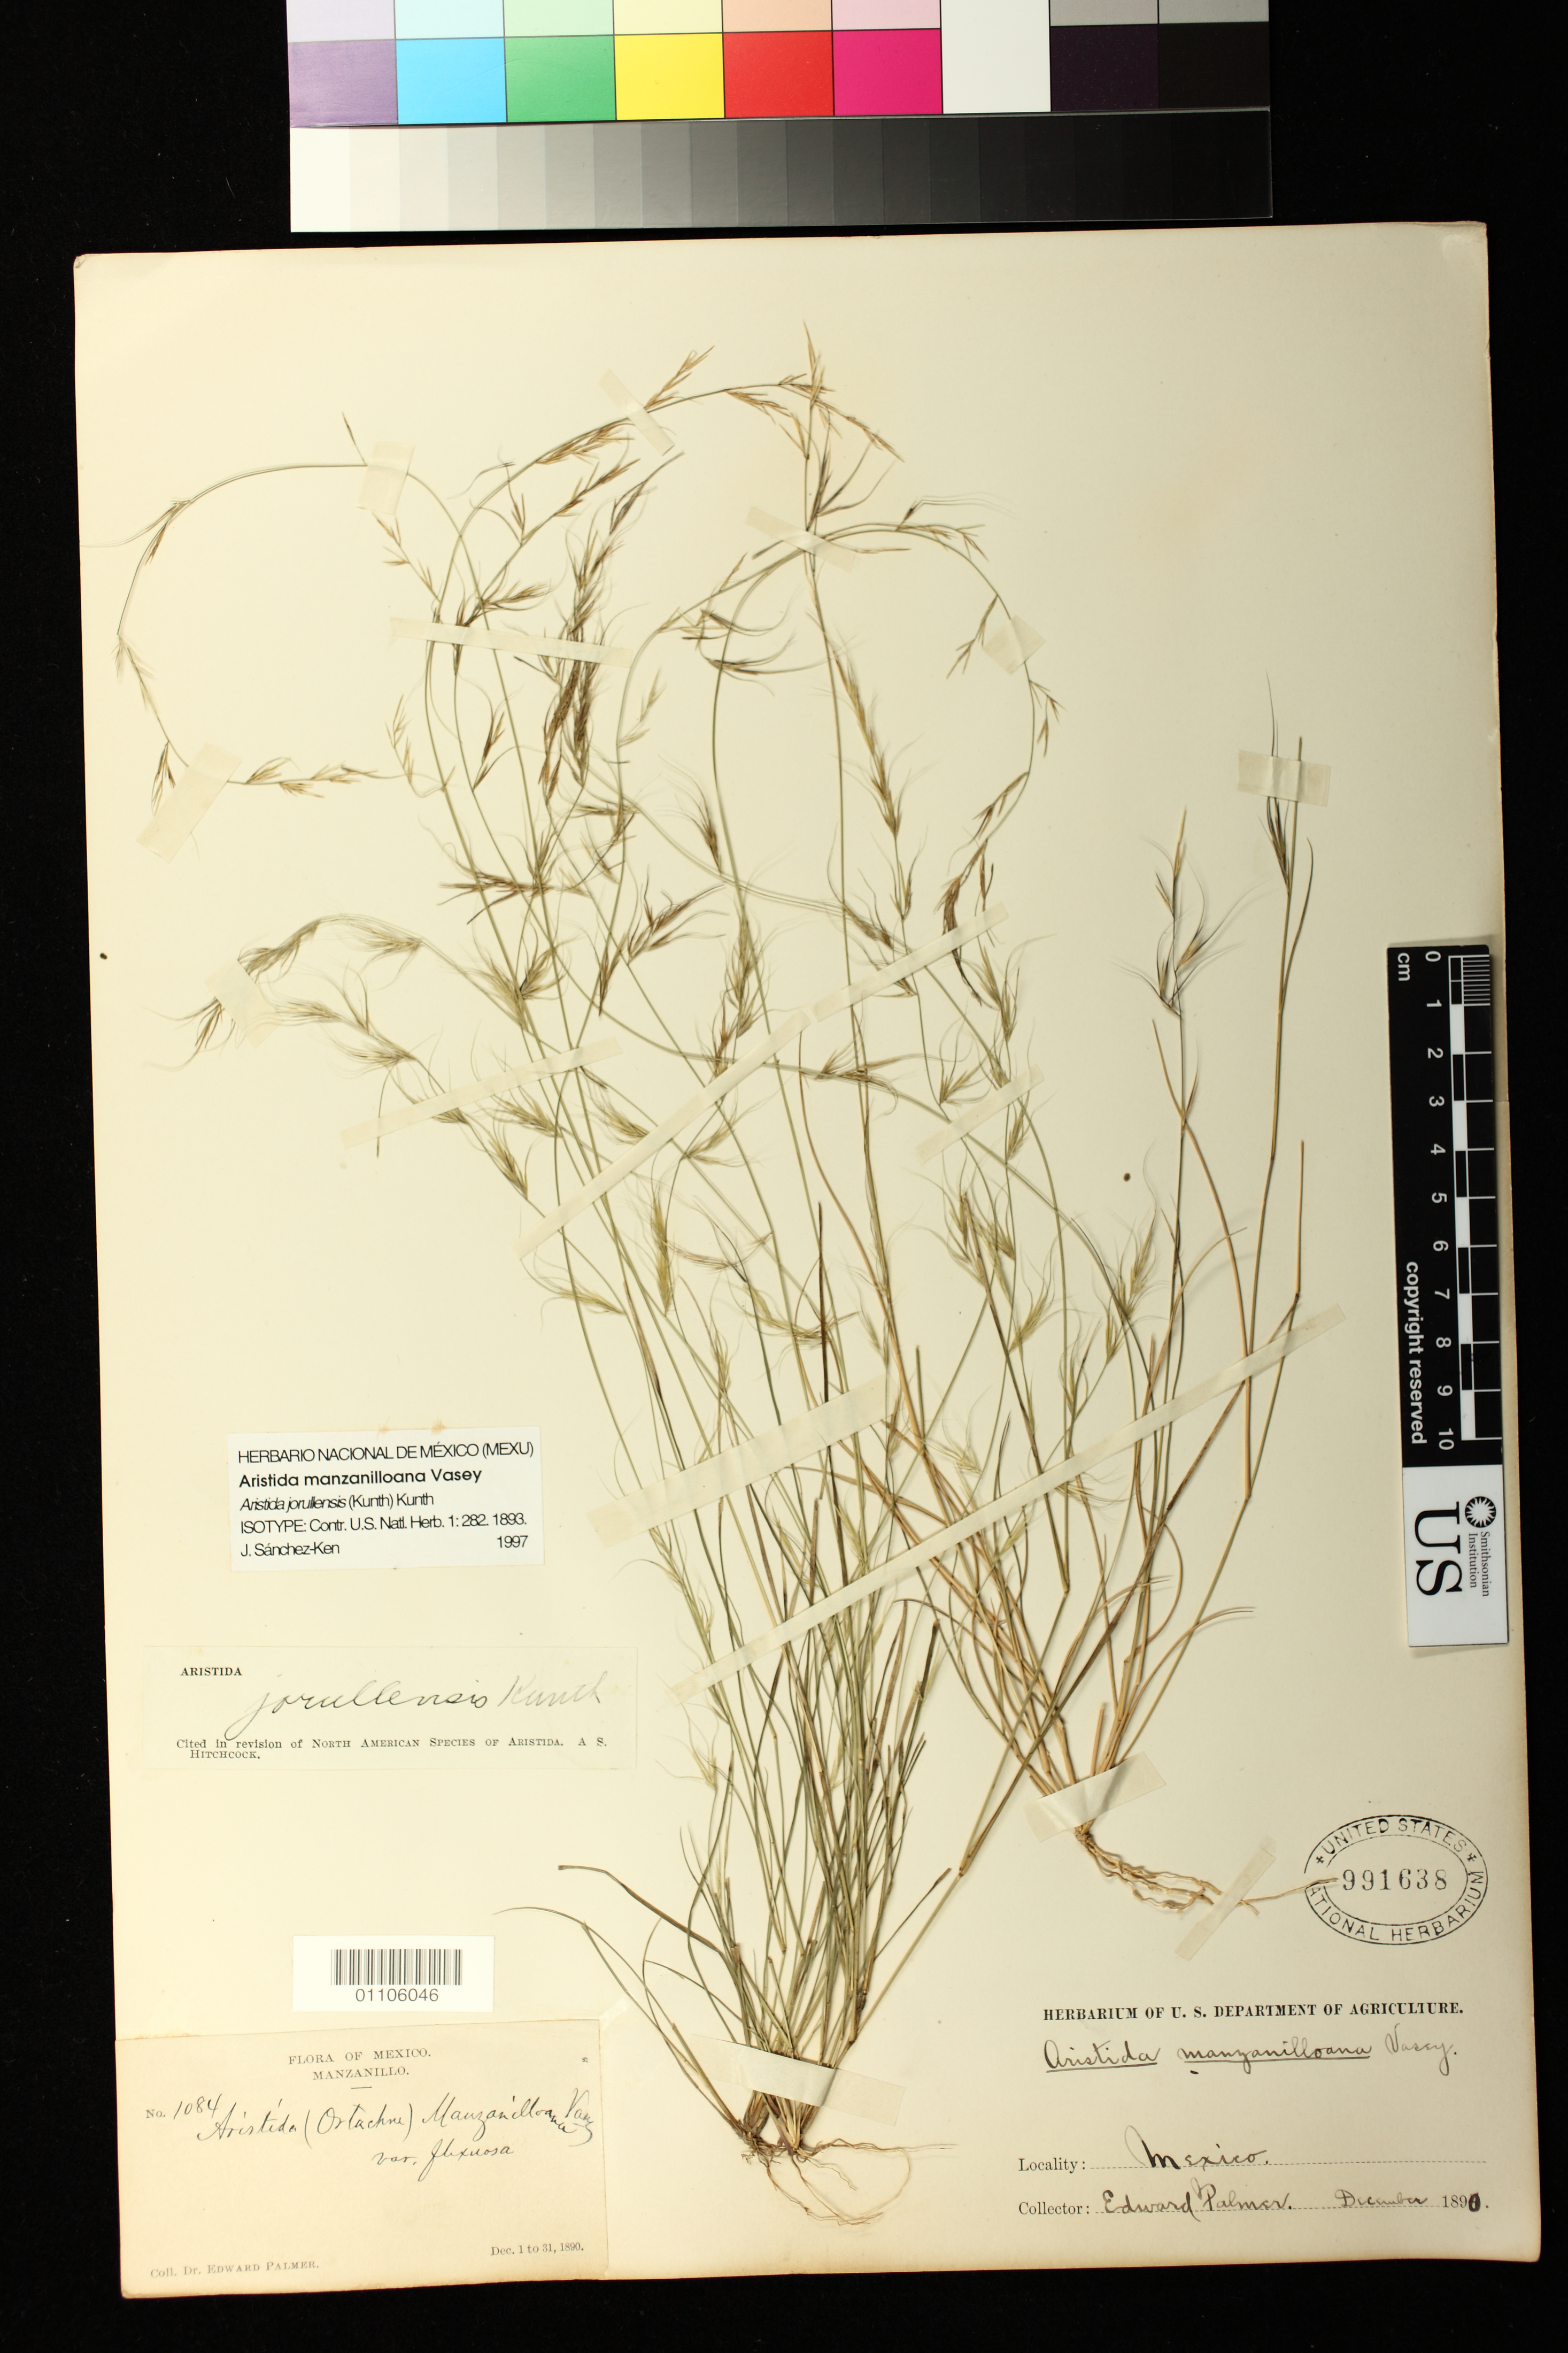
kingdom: Plantae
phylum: Tracheophyta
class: Liliopsida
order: Poales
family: Poaceae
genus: Aristida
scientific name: Aristida manzanilloana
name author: Vasey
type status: Isotype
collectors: E. Palmer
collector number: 1084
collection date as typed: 01 Dec 1890 to 31 Dec 1890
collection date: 1890-12-01/1890-12-31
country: Mexico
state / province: Colima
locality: Manzanillo.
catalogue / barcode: US 991638